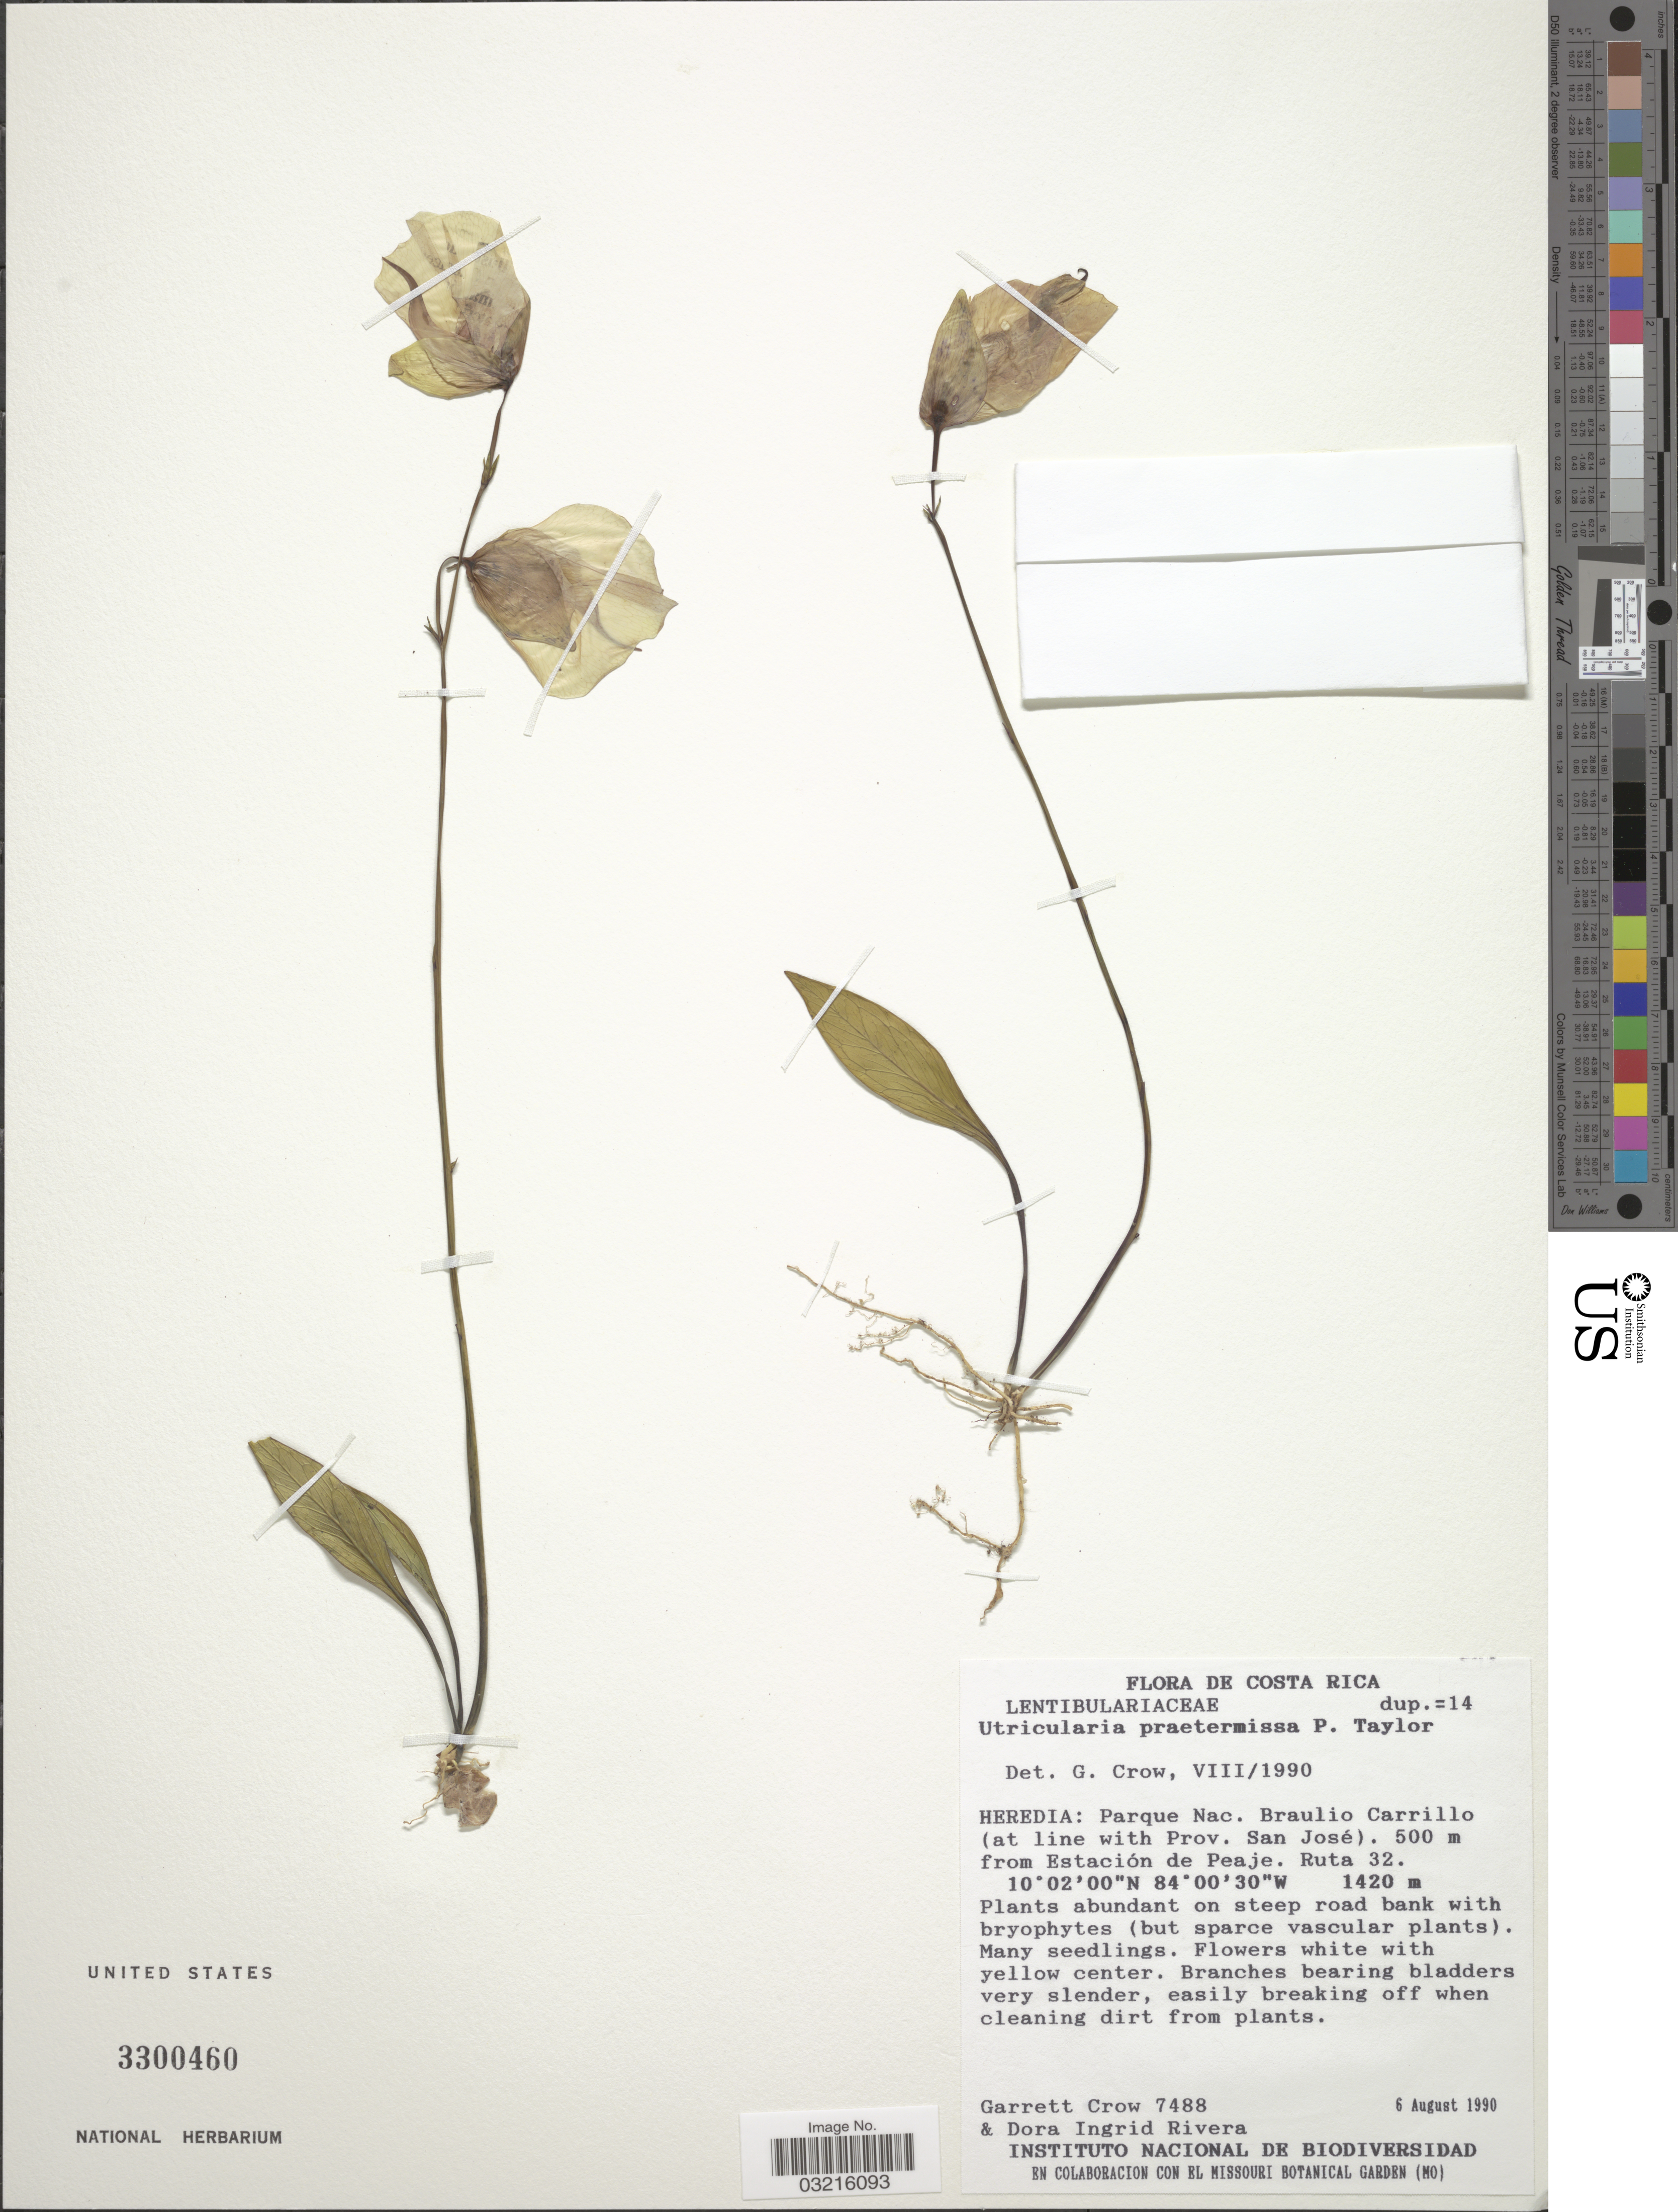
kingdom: Plantae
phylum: Tracheophyta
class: Magnoliopsida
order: Lamiales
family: Lentibulariaceae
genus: Utricularia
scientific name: Utricularia praetermissa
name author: P. Taylor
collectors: G. E. Crow & D. I. Rivera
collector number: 7488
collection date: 1990-08-06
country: Costa Rica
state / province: Heredia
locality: Parque Nac. Braulio Carillo (at line with Prov. San José). From Estación de Peaje. Ruta 32.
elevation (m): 1420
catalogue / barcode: US 3300460